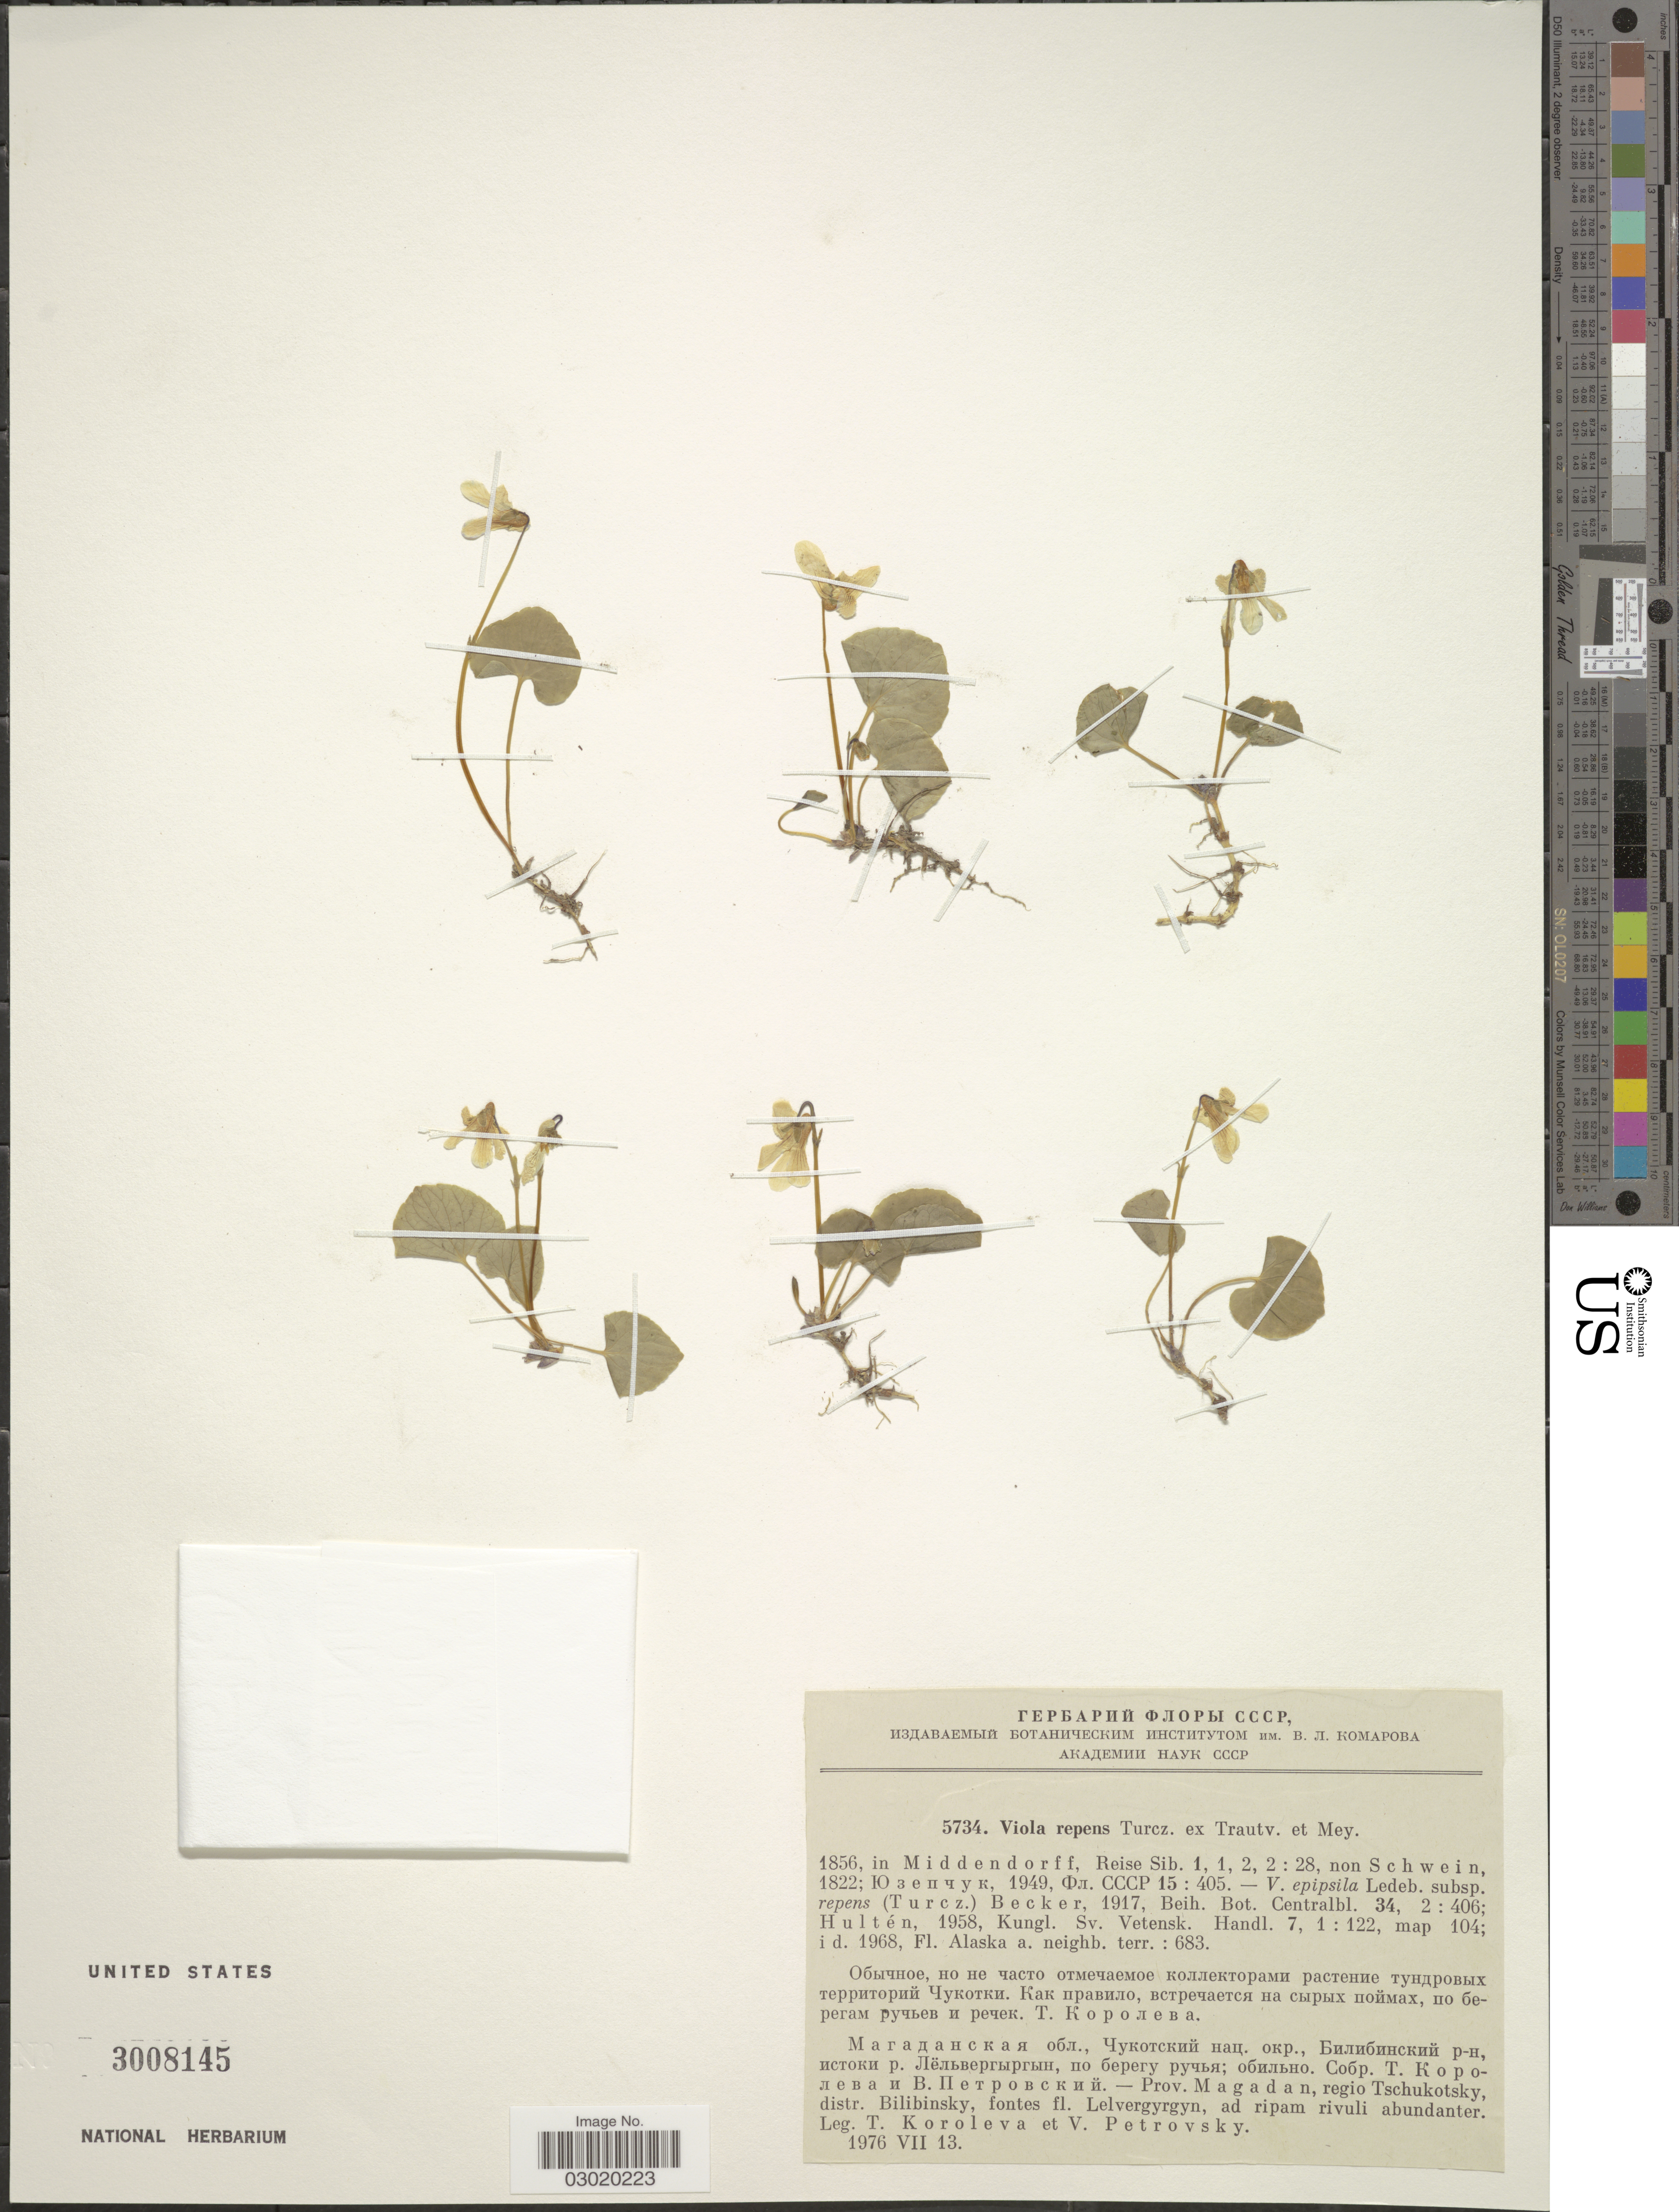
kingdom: Plantae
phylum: Tracheophyta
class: Magnoliopsida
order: Malpighiales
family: Violaceae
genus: Viola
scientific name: Viola repens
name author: Turcz. ex Trautv. & C.A. Mey.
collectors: T. Koroleva & V. Petrovsky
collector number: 5734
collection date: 1976-07-13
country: Russian Federation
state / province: Magadan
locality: Prov. Magadan, regio Tschukotsky, distr. Bilibinsky, fontes fl. Lelvergyrgyn, ad ripam rivuli abundanter.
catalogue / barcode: US 3008145